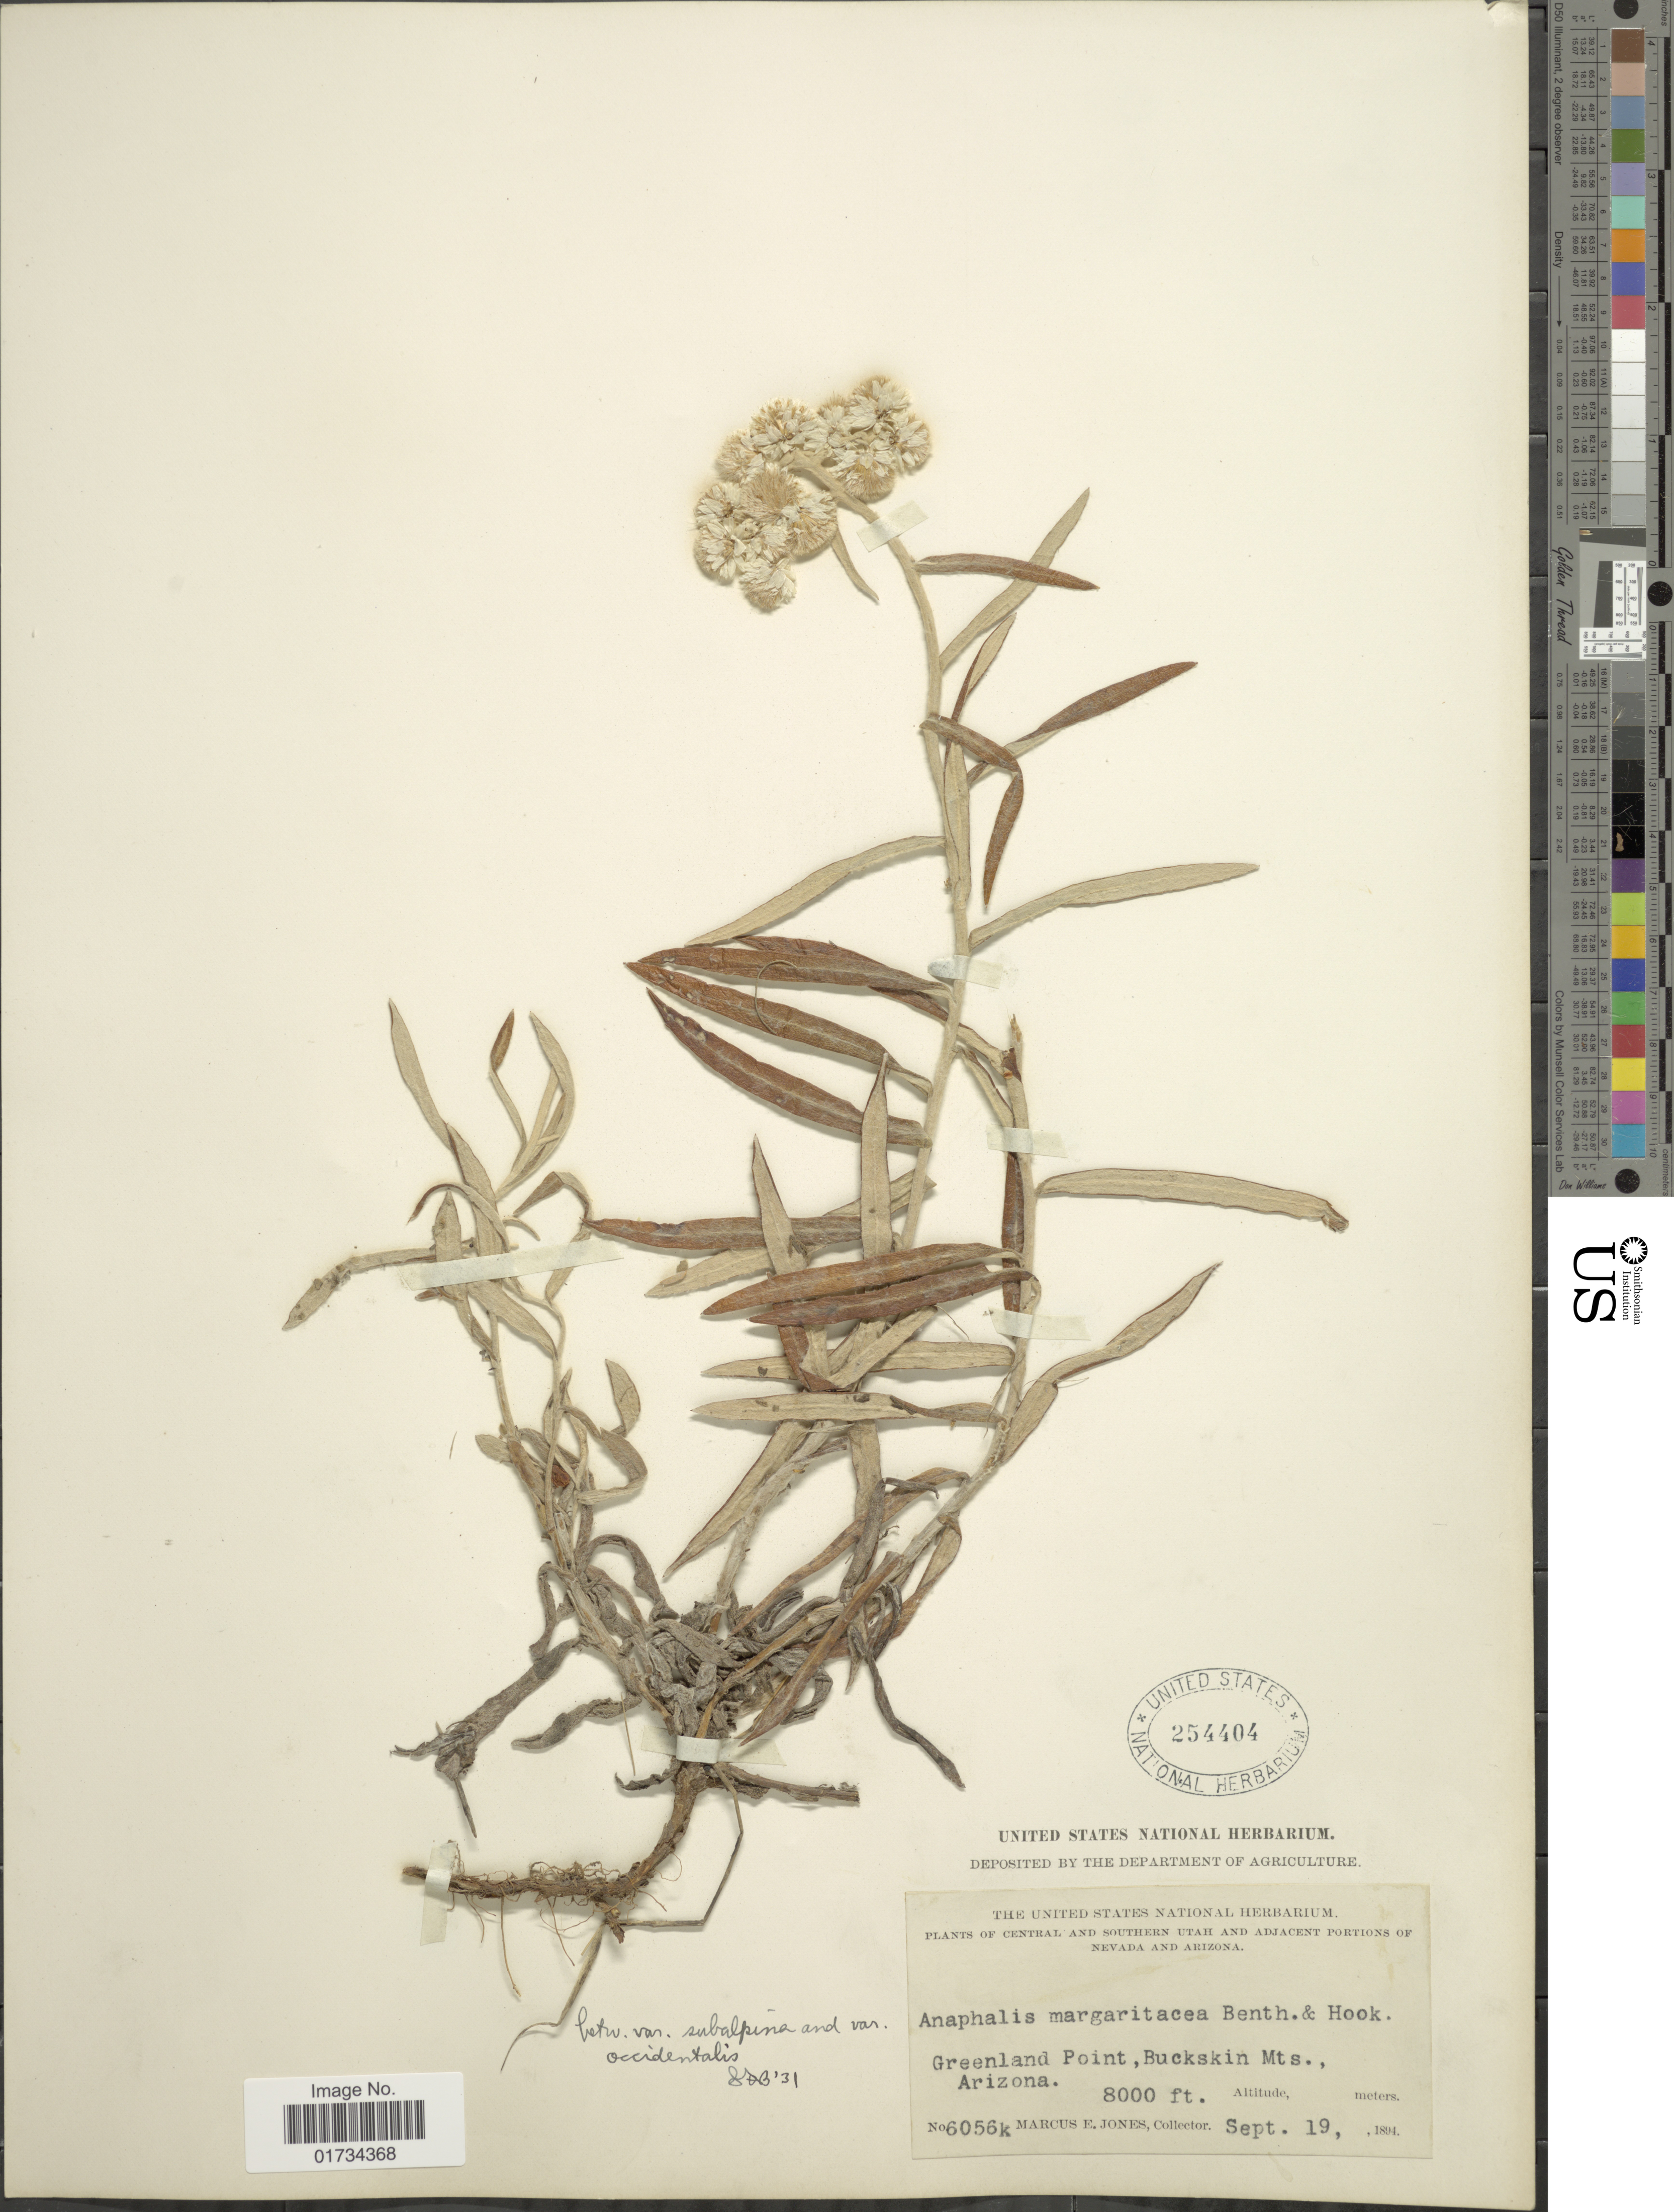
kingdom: Plantae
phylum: Tracheophyta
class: Magnoliopsida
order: Asterales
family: Asteraceae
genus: Anaphalis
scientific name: Anaphalis subalpina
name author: (A. Gray) Rydb.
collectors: M. E. Jones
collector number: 6056k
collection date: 1894-09-19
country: United States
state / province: Arizona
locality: Greenland Point, Buckskin Mtsa., Arizona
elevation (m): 2438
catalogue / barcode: US 254404